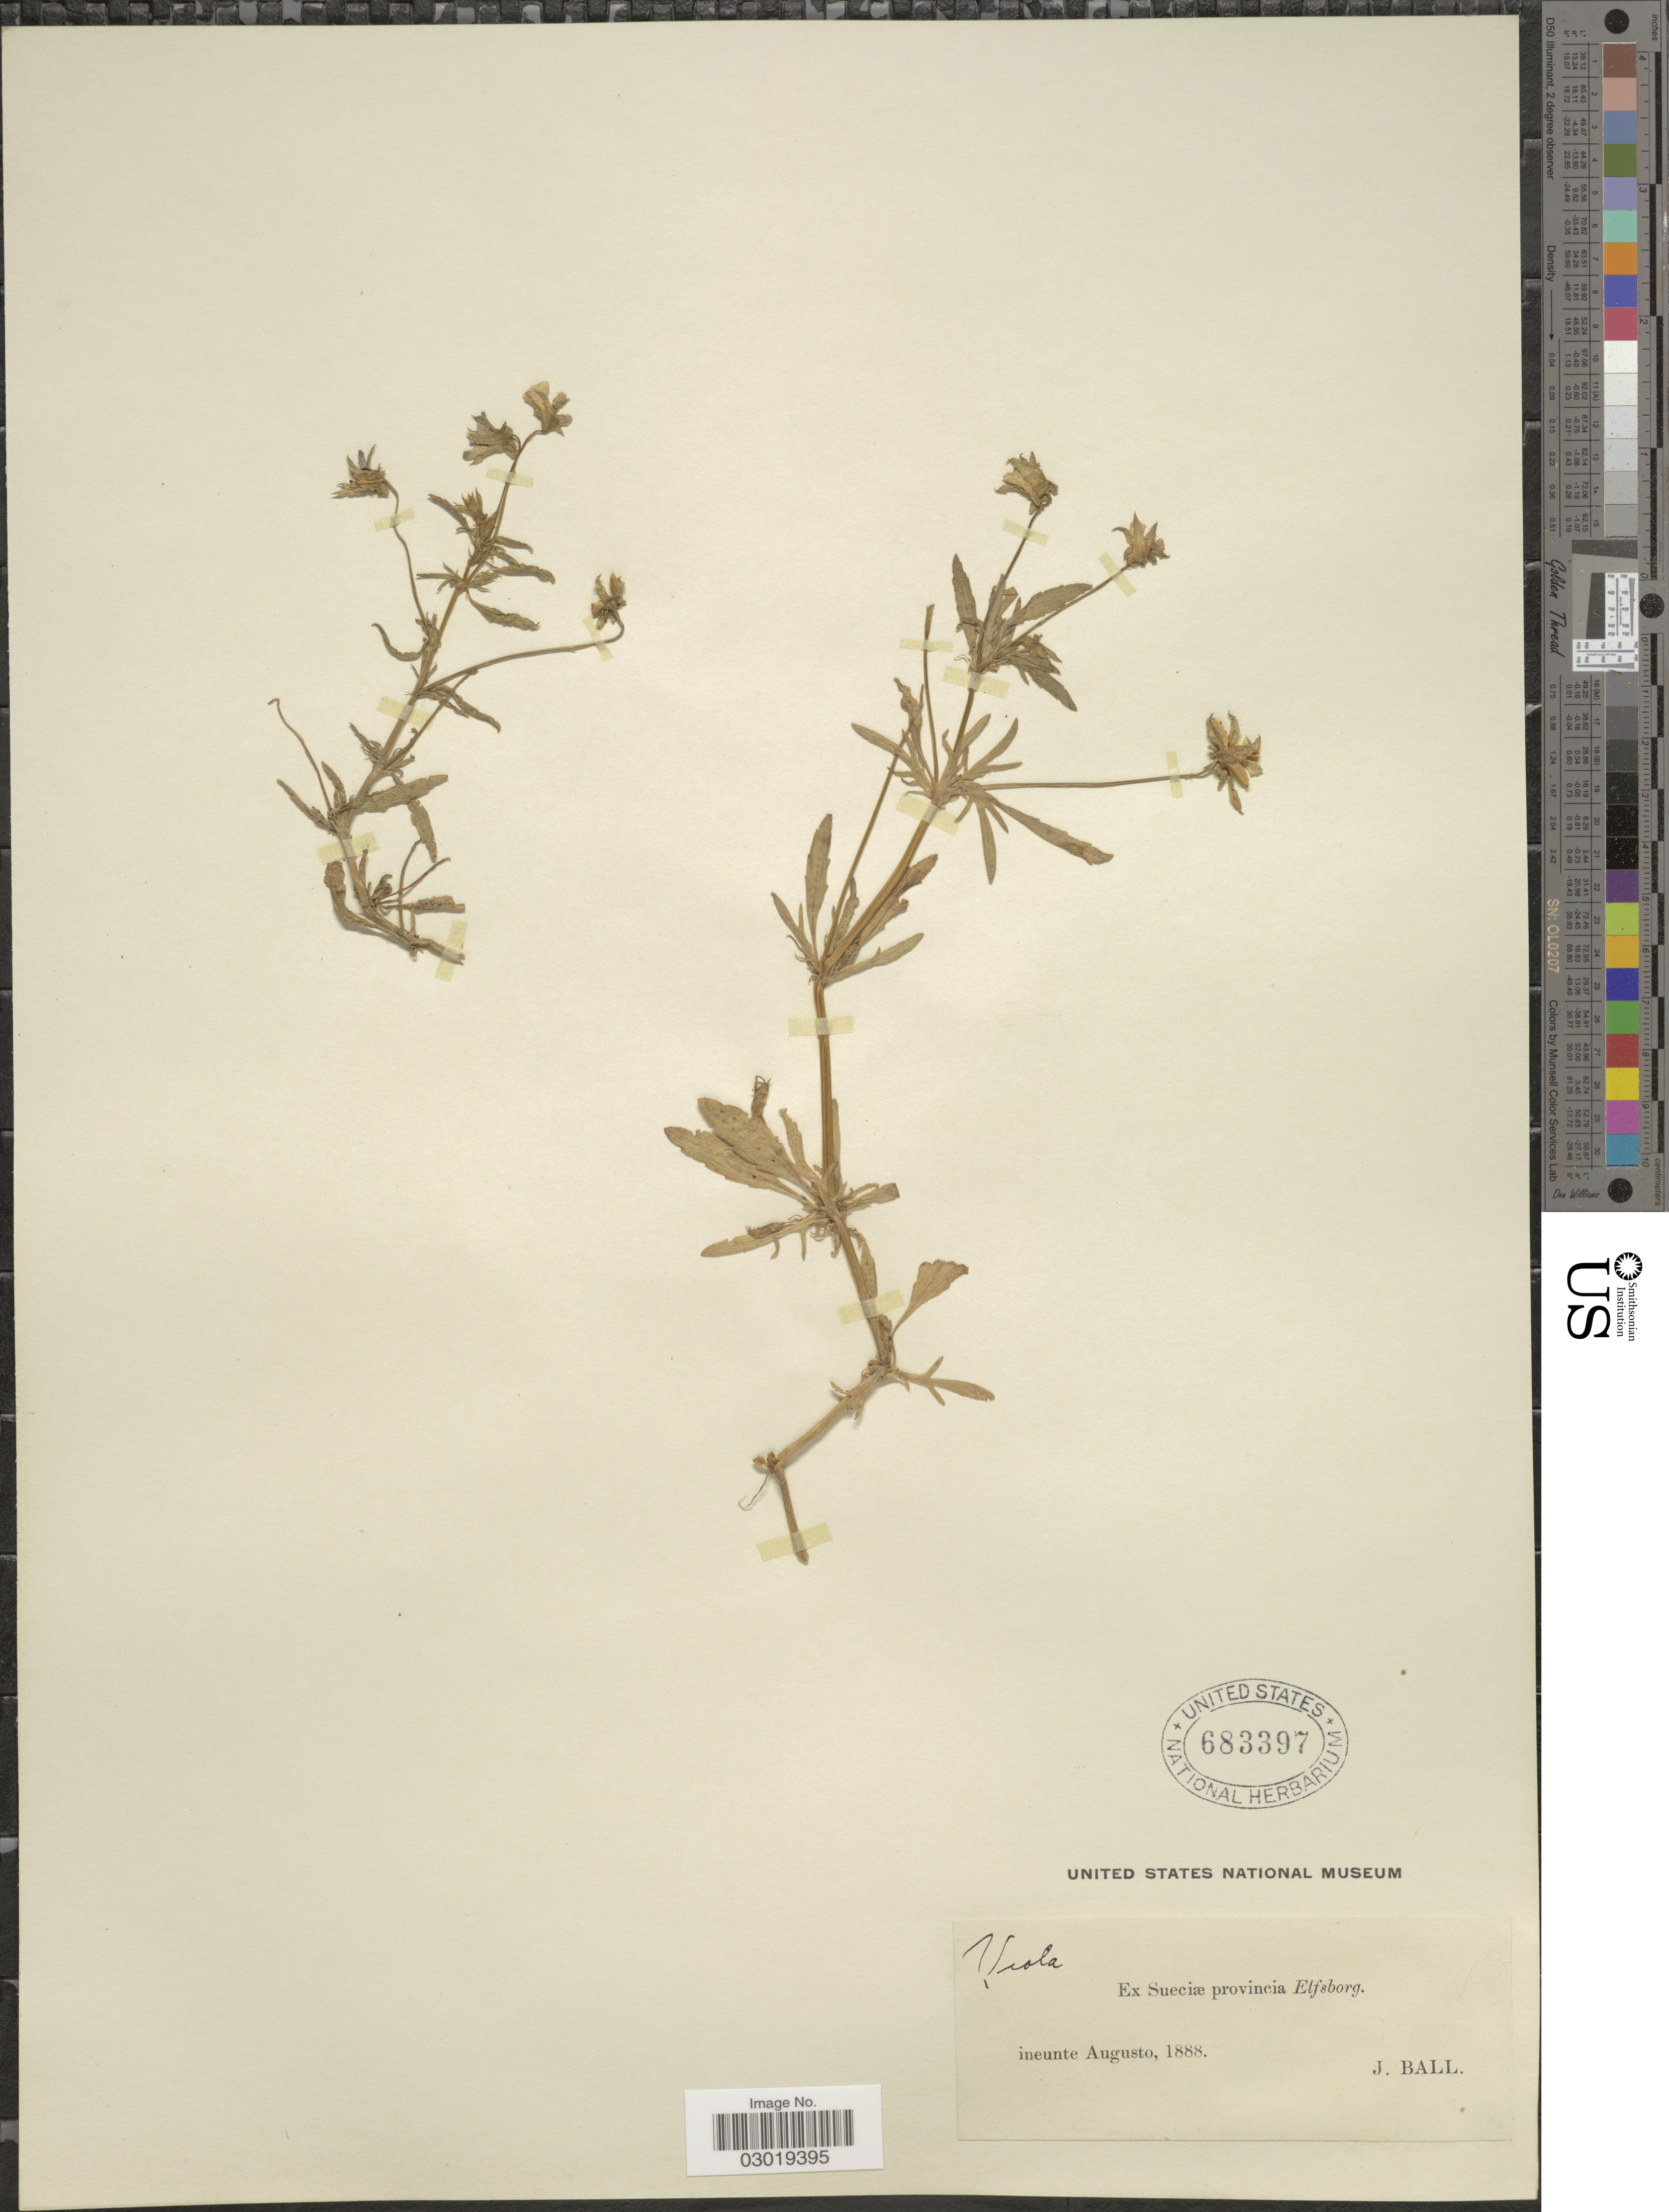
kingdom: Plantae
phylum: Tracheophyta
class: Magnoliopsida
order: Malpighiales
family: Violaceae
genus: Viola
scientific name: Viola sp.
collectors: J. Ball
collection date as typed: ineunte Augusto, 1888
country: Sweden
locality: Sueciæ provincia Elfsborg.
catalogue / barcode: US 683397